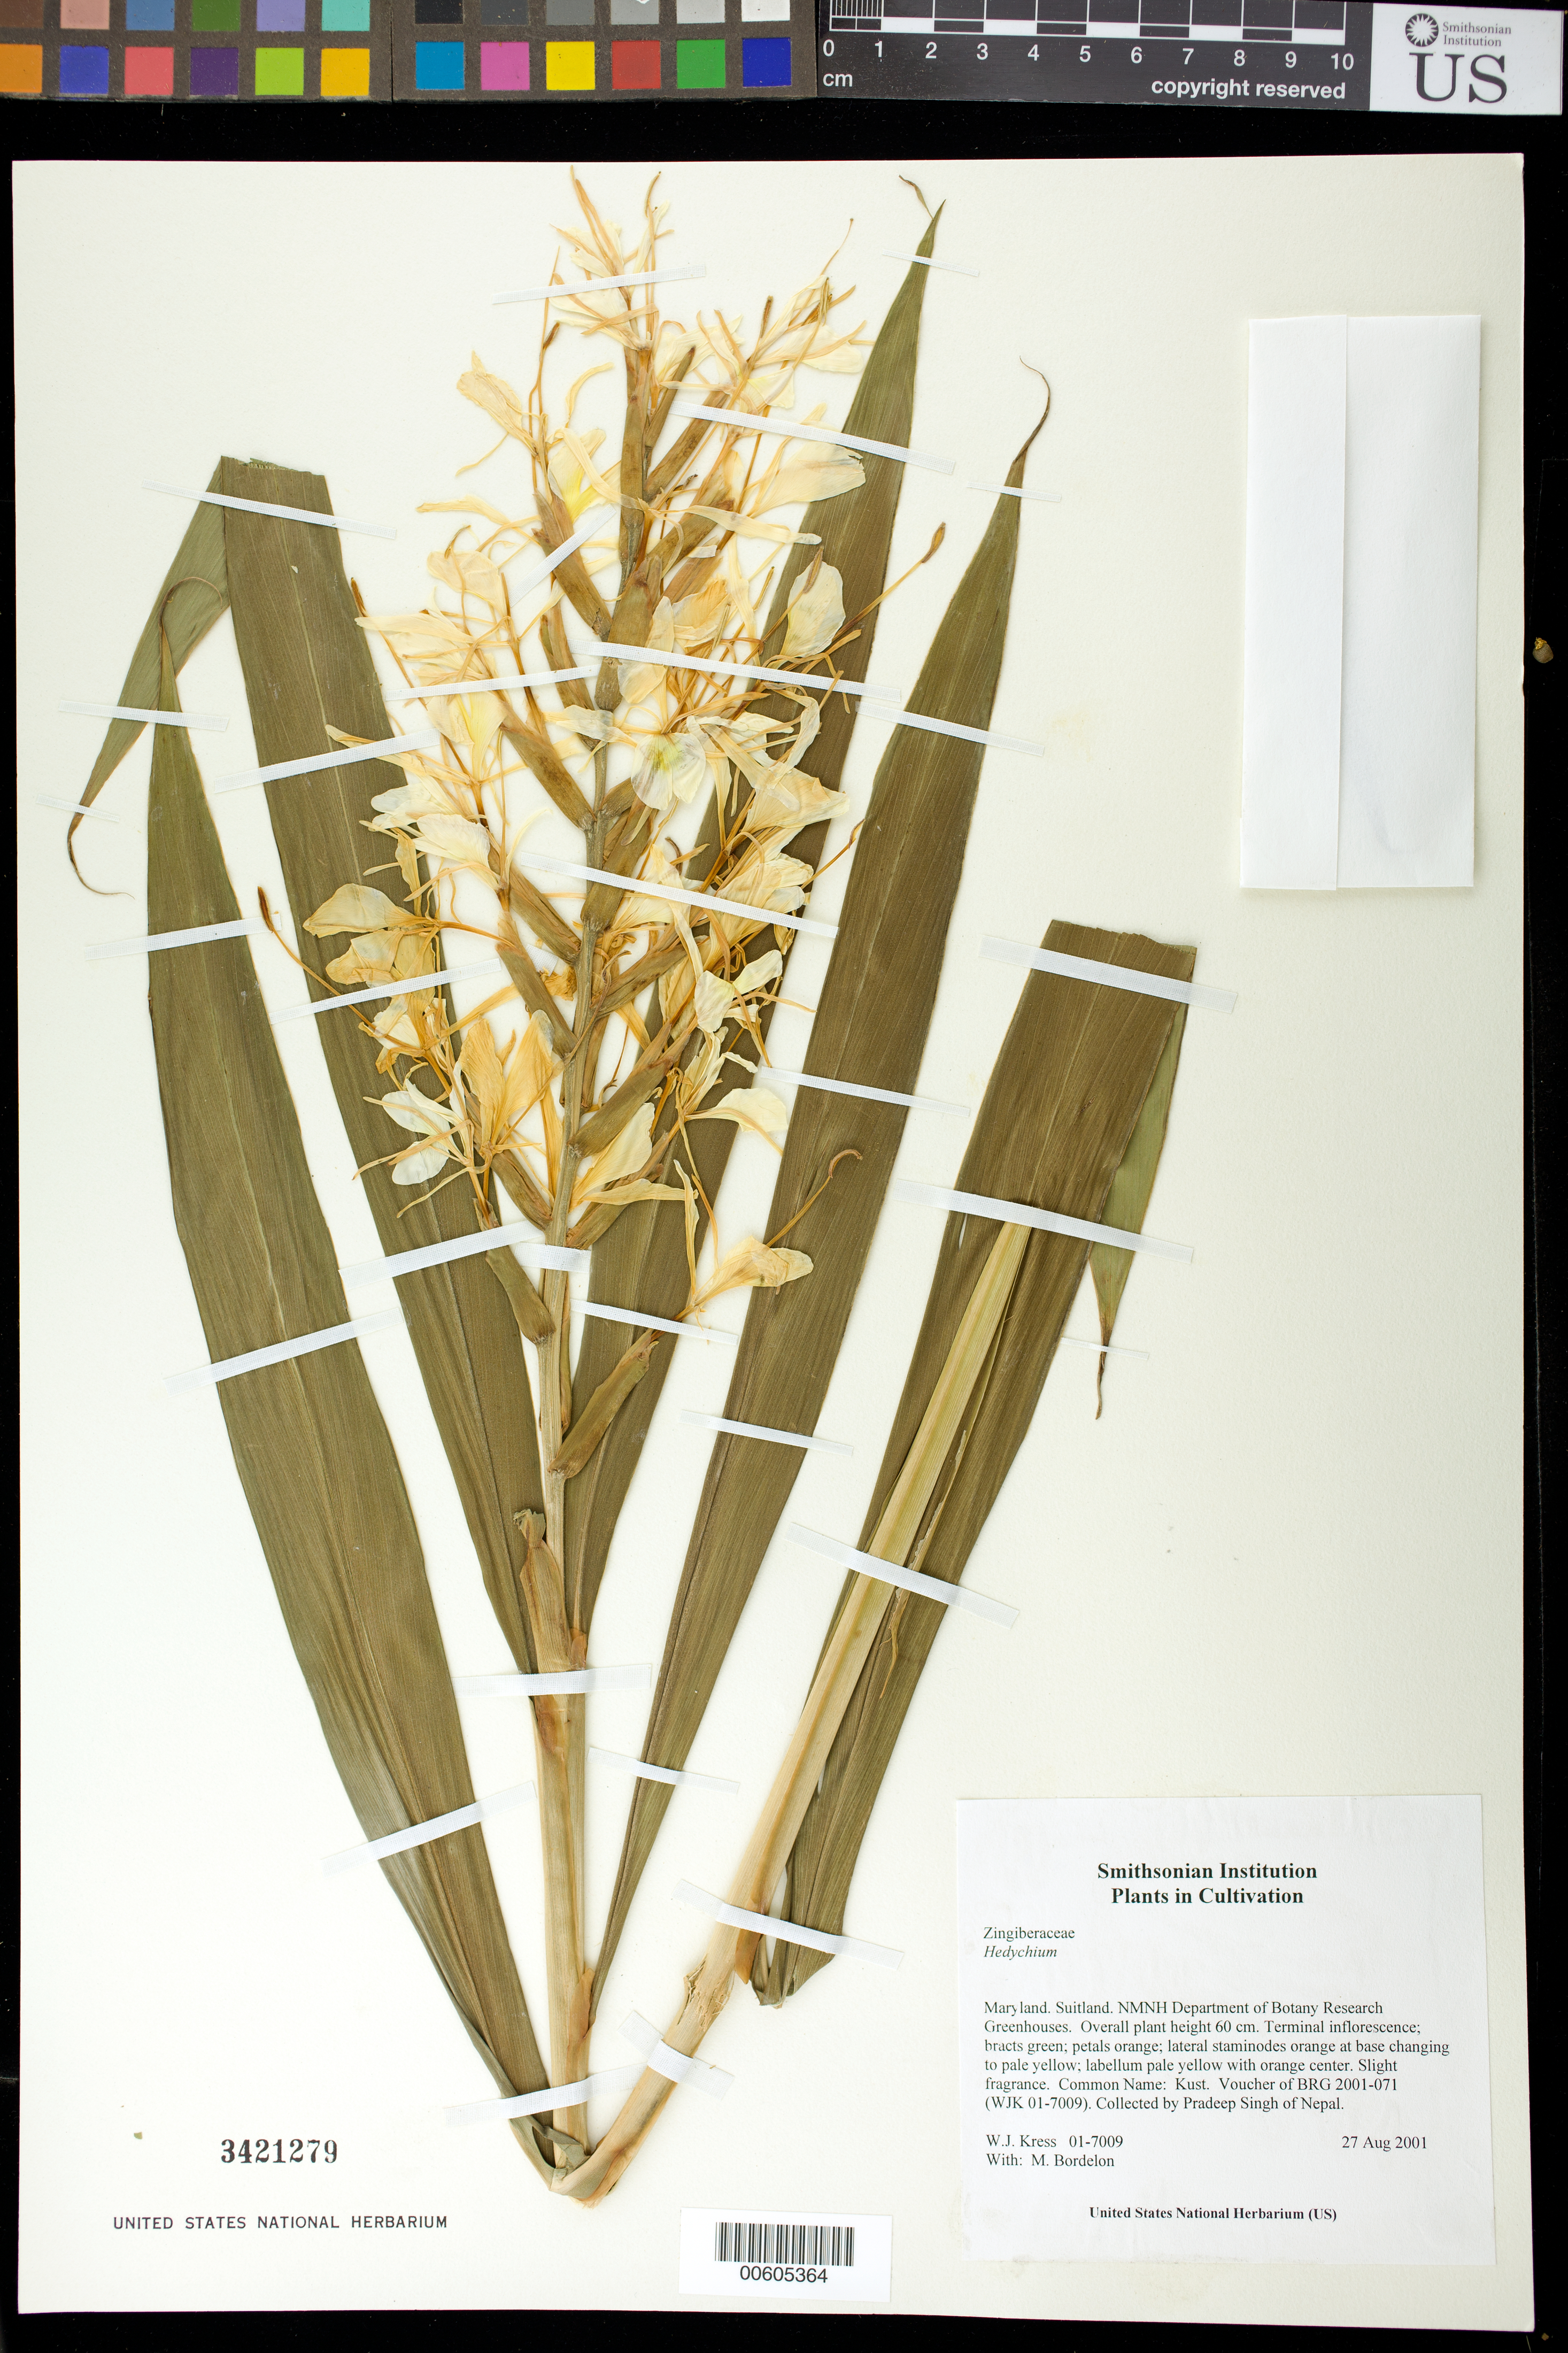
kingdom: Plantae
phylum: Tracheophyta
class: Liliopsida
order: Zingiberales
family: Zingiberaceae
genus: Hedychium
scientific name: Hedychium sp.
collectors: W. J. Kress & M. Bordelon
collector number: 01-7009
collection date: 2001-08-27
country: United States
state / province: Maryland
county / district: Prince George's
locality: NMNH Botany Research Greenhouses. Suitland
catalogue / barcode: US 3421279